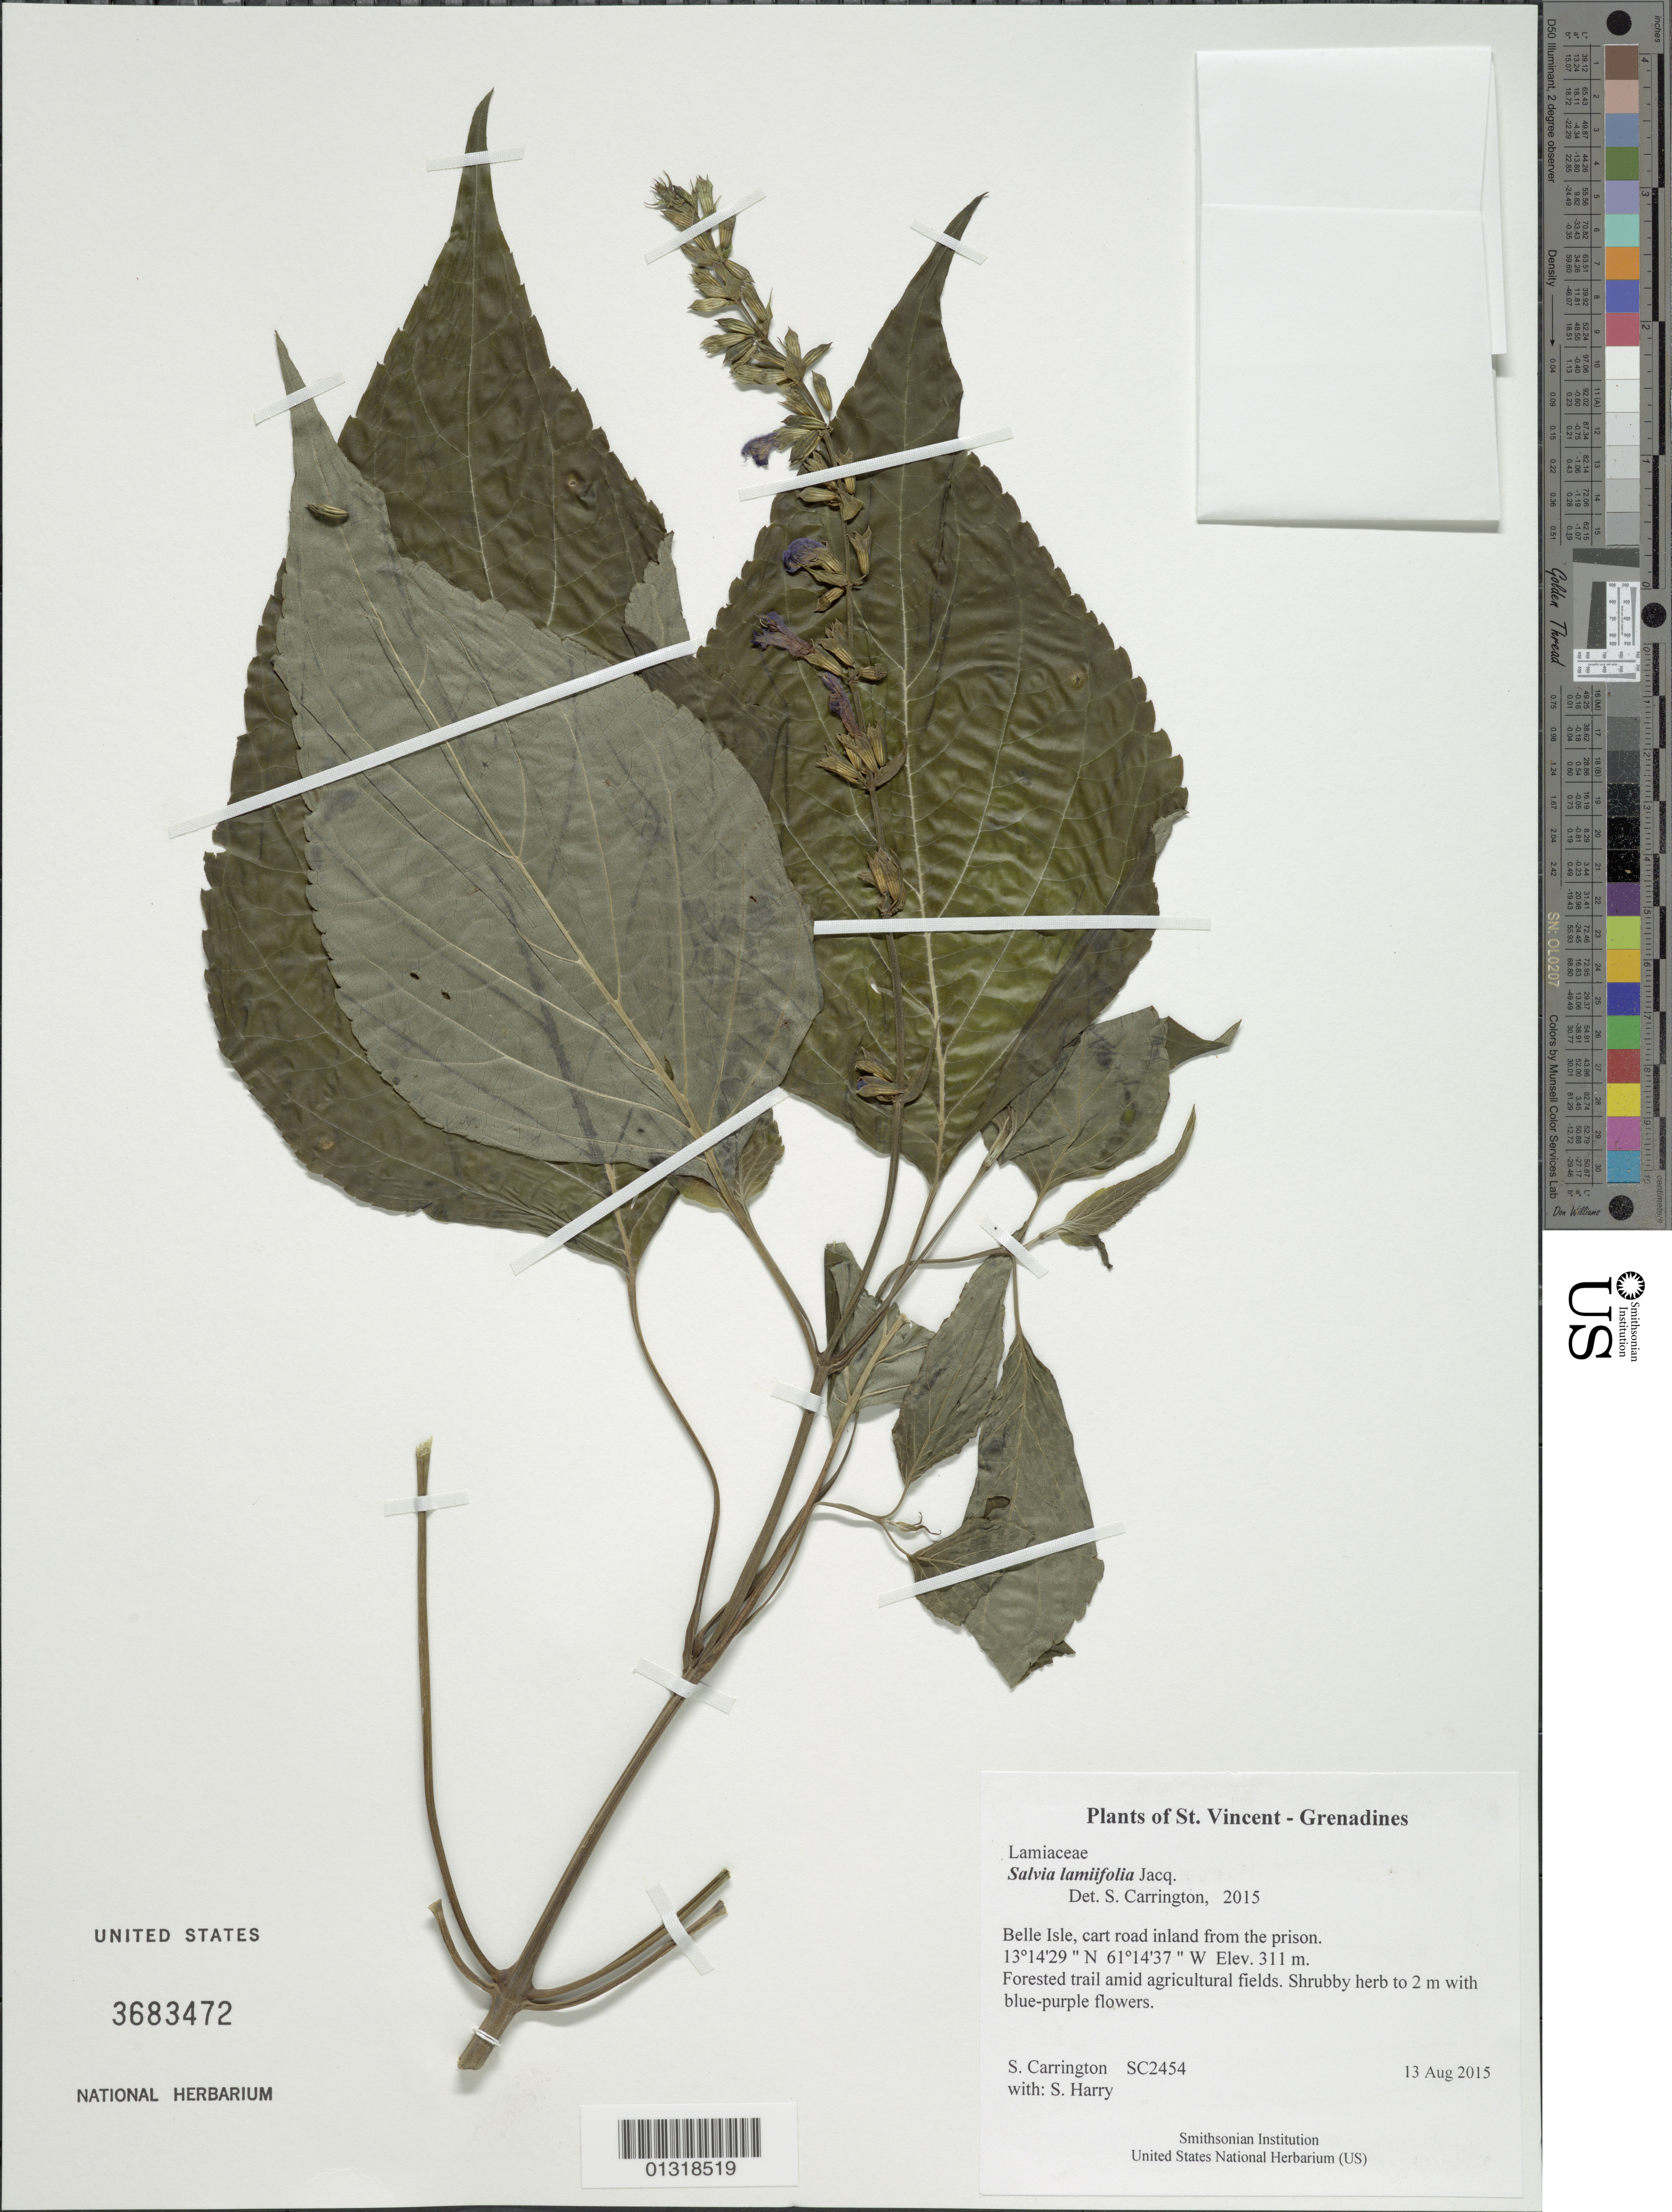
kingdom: Plantae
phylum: Tracheophyta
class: Magnoliopsida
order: Lamiales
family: Lamiaceae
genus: Salvia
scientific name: Salvia lamiifolia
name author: Jacq.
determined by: Carrington, C. M. S.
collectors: C. M. S. Carrington & S. Harry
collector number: SC2454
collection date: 2015-08-13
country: St. Vincent - Grenadines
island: St Vincent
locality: BelleIsle, cart road inland from the prison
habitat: Forested trail amid agricultural fields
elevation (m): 311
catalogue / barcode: US 3683472